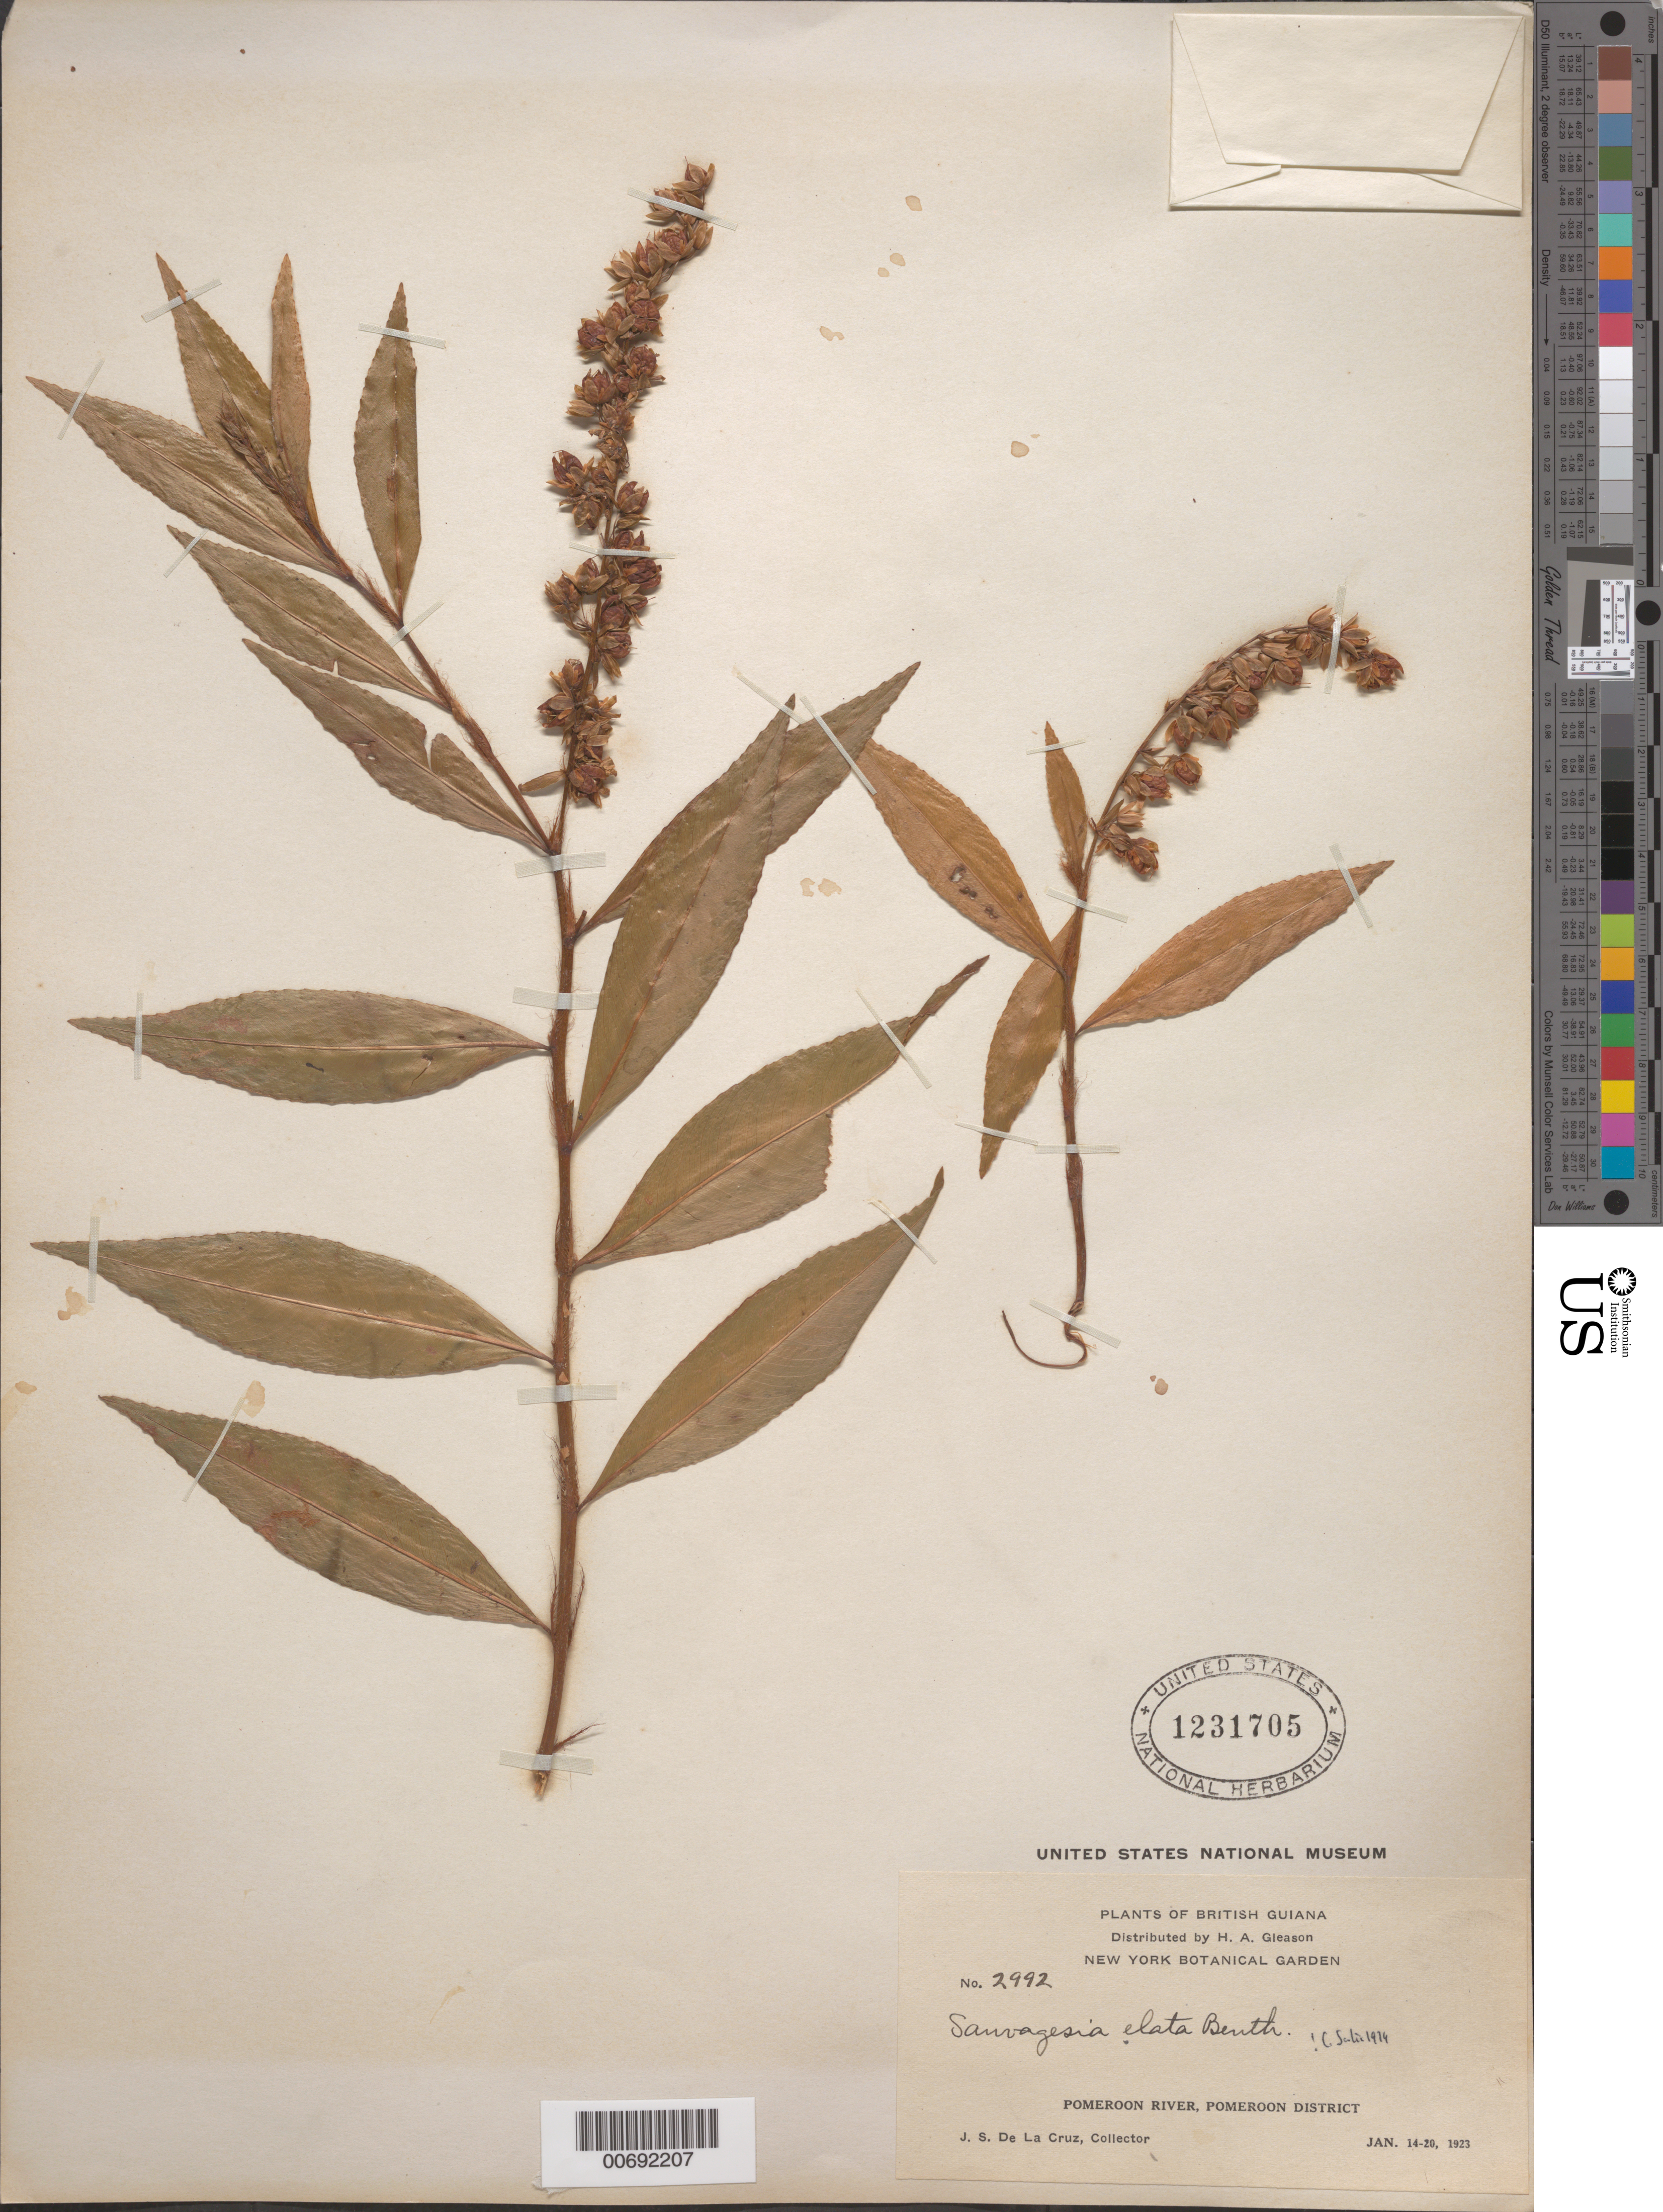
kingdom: Plantae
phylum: Tracheophyta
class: Magnoliopsida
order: Malpighiales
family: Ochnaceae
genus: Sauvagesia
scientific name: Sauvagesia elata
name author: Benth.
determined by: Sastre, C. H. L.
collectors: J. S. de la Cruz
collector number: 2992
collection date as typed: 14-Jan-23 to 20-Jan-23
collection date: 1923-01-14/1923-01-20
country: Guyana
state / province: Pomeroon-Supenaam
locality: Pomeroon R.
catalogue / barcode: US 1231705